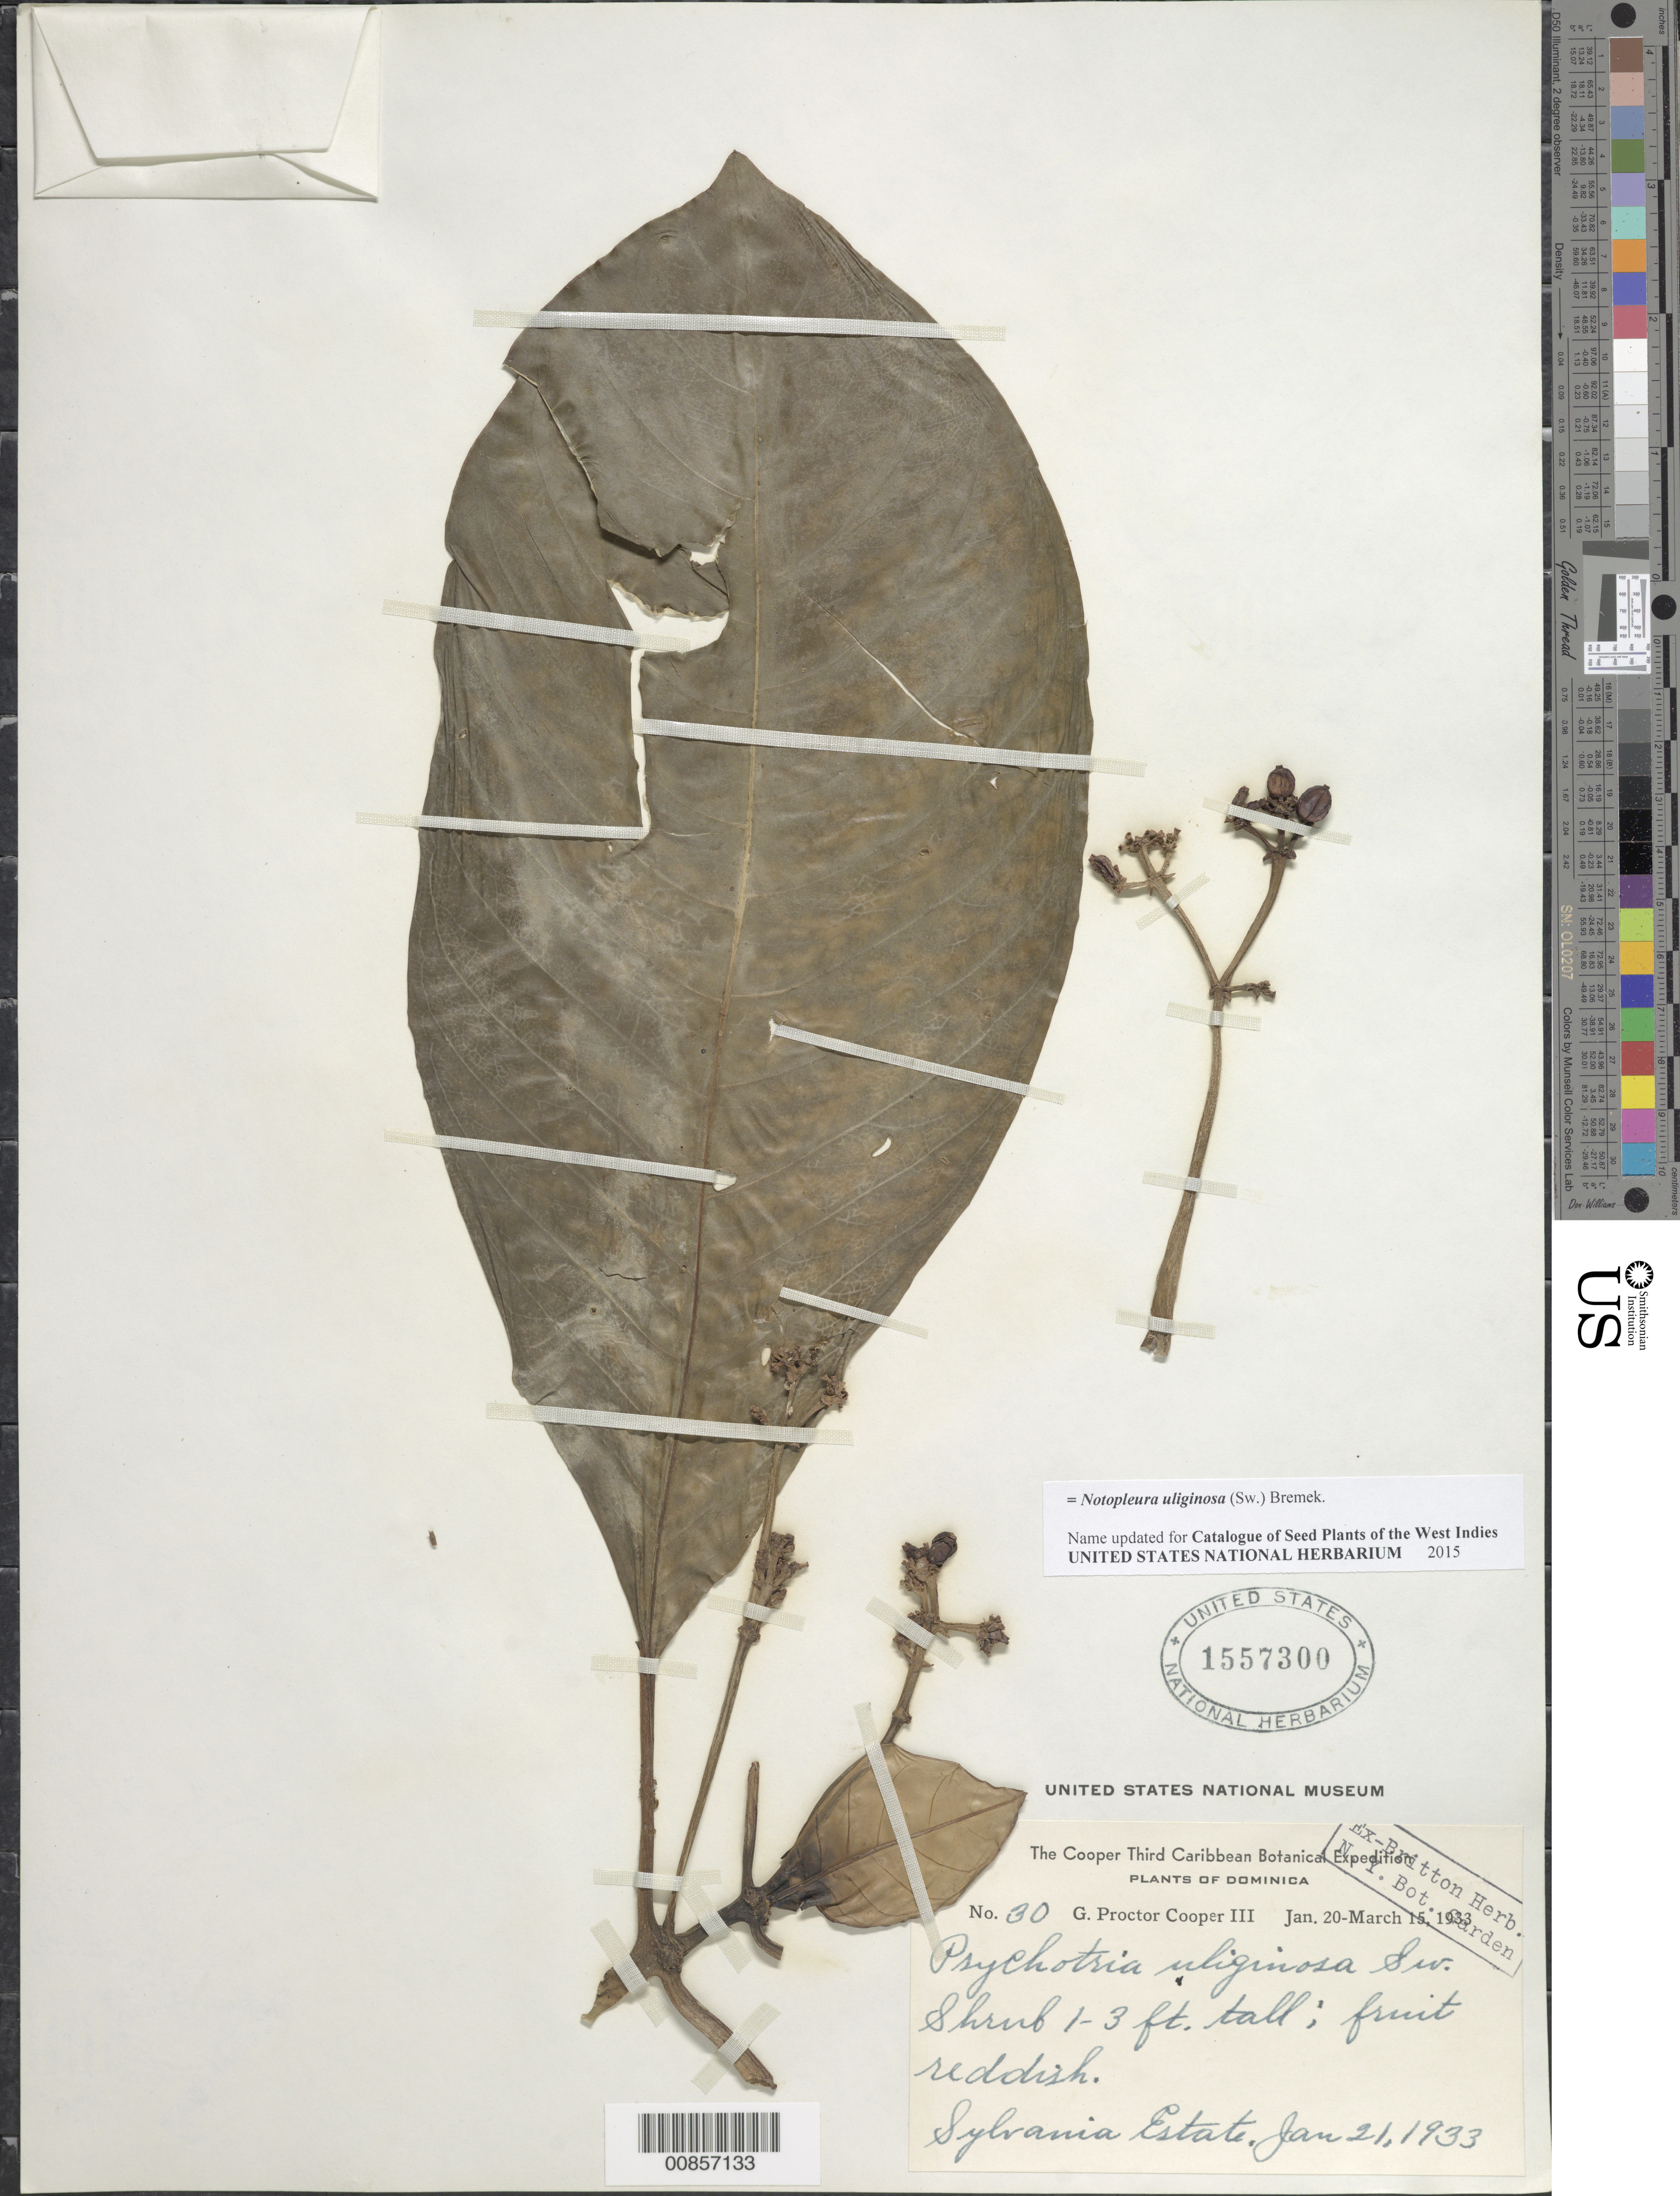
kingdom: Plantae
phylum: Tracheophyta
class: Magnoliopsida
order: Gentianales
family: Rubiaceae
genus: Notopleura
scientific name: Notopleura uliginosa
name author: (Sw.) Bremek.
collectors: G. Cooper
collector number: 30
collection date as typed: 20 Jan 1933 to 15 Mar 1933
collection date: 1933-01-20/1933-03-15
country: Dominica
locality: Sylvania Estate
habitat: Estate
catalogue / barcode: US 1557300